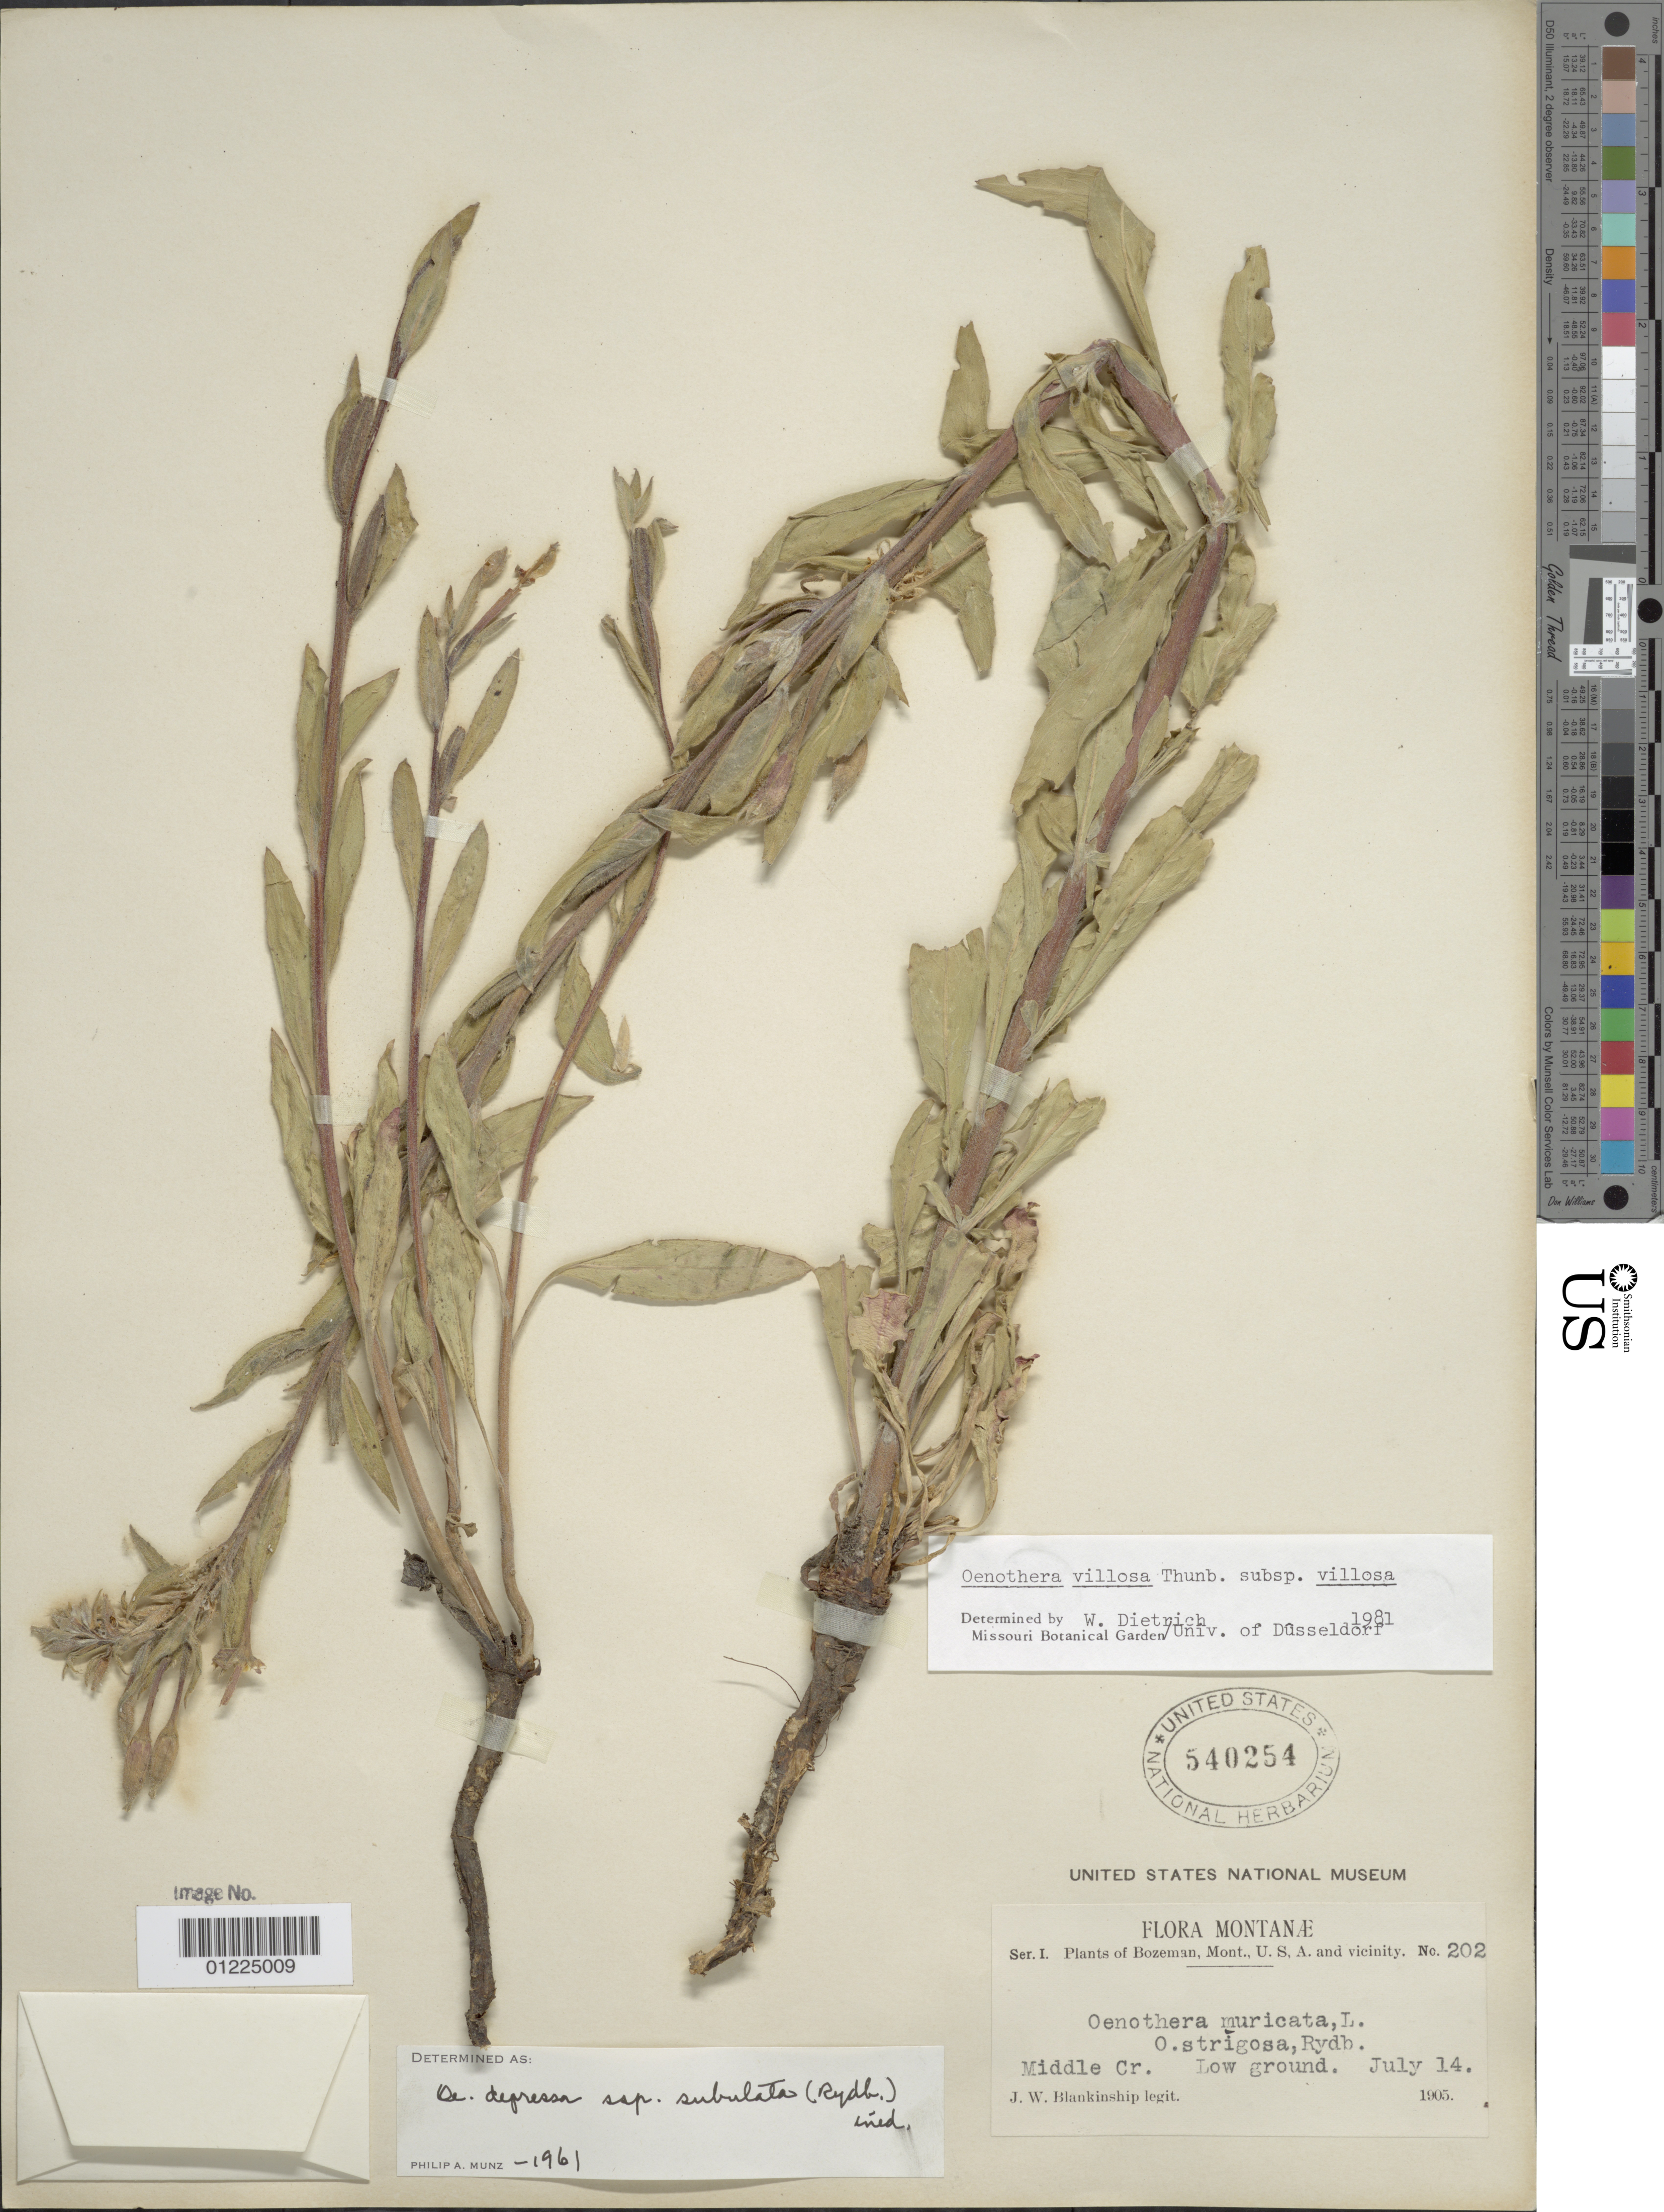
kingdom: Plantae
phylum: Tracheophyta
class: Magnoliopsida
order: Myrtales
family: Onagraceae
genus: Oenothera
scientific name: Oenothera villosa subsp. villosa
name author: Thunb.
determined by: Dietrich, W.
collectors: J. W. Blankinship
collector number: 202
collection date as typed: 14 Jul 1905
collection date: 1905-07-14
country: United States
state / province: Montana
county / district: Gallatin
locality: Middle Creek, Bozeman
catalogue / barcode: US 540254